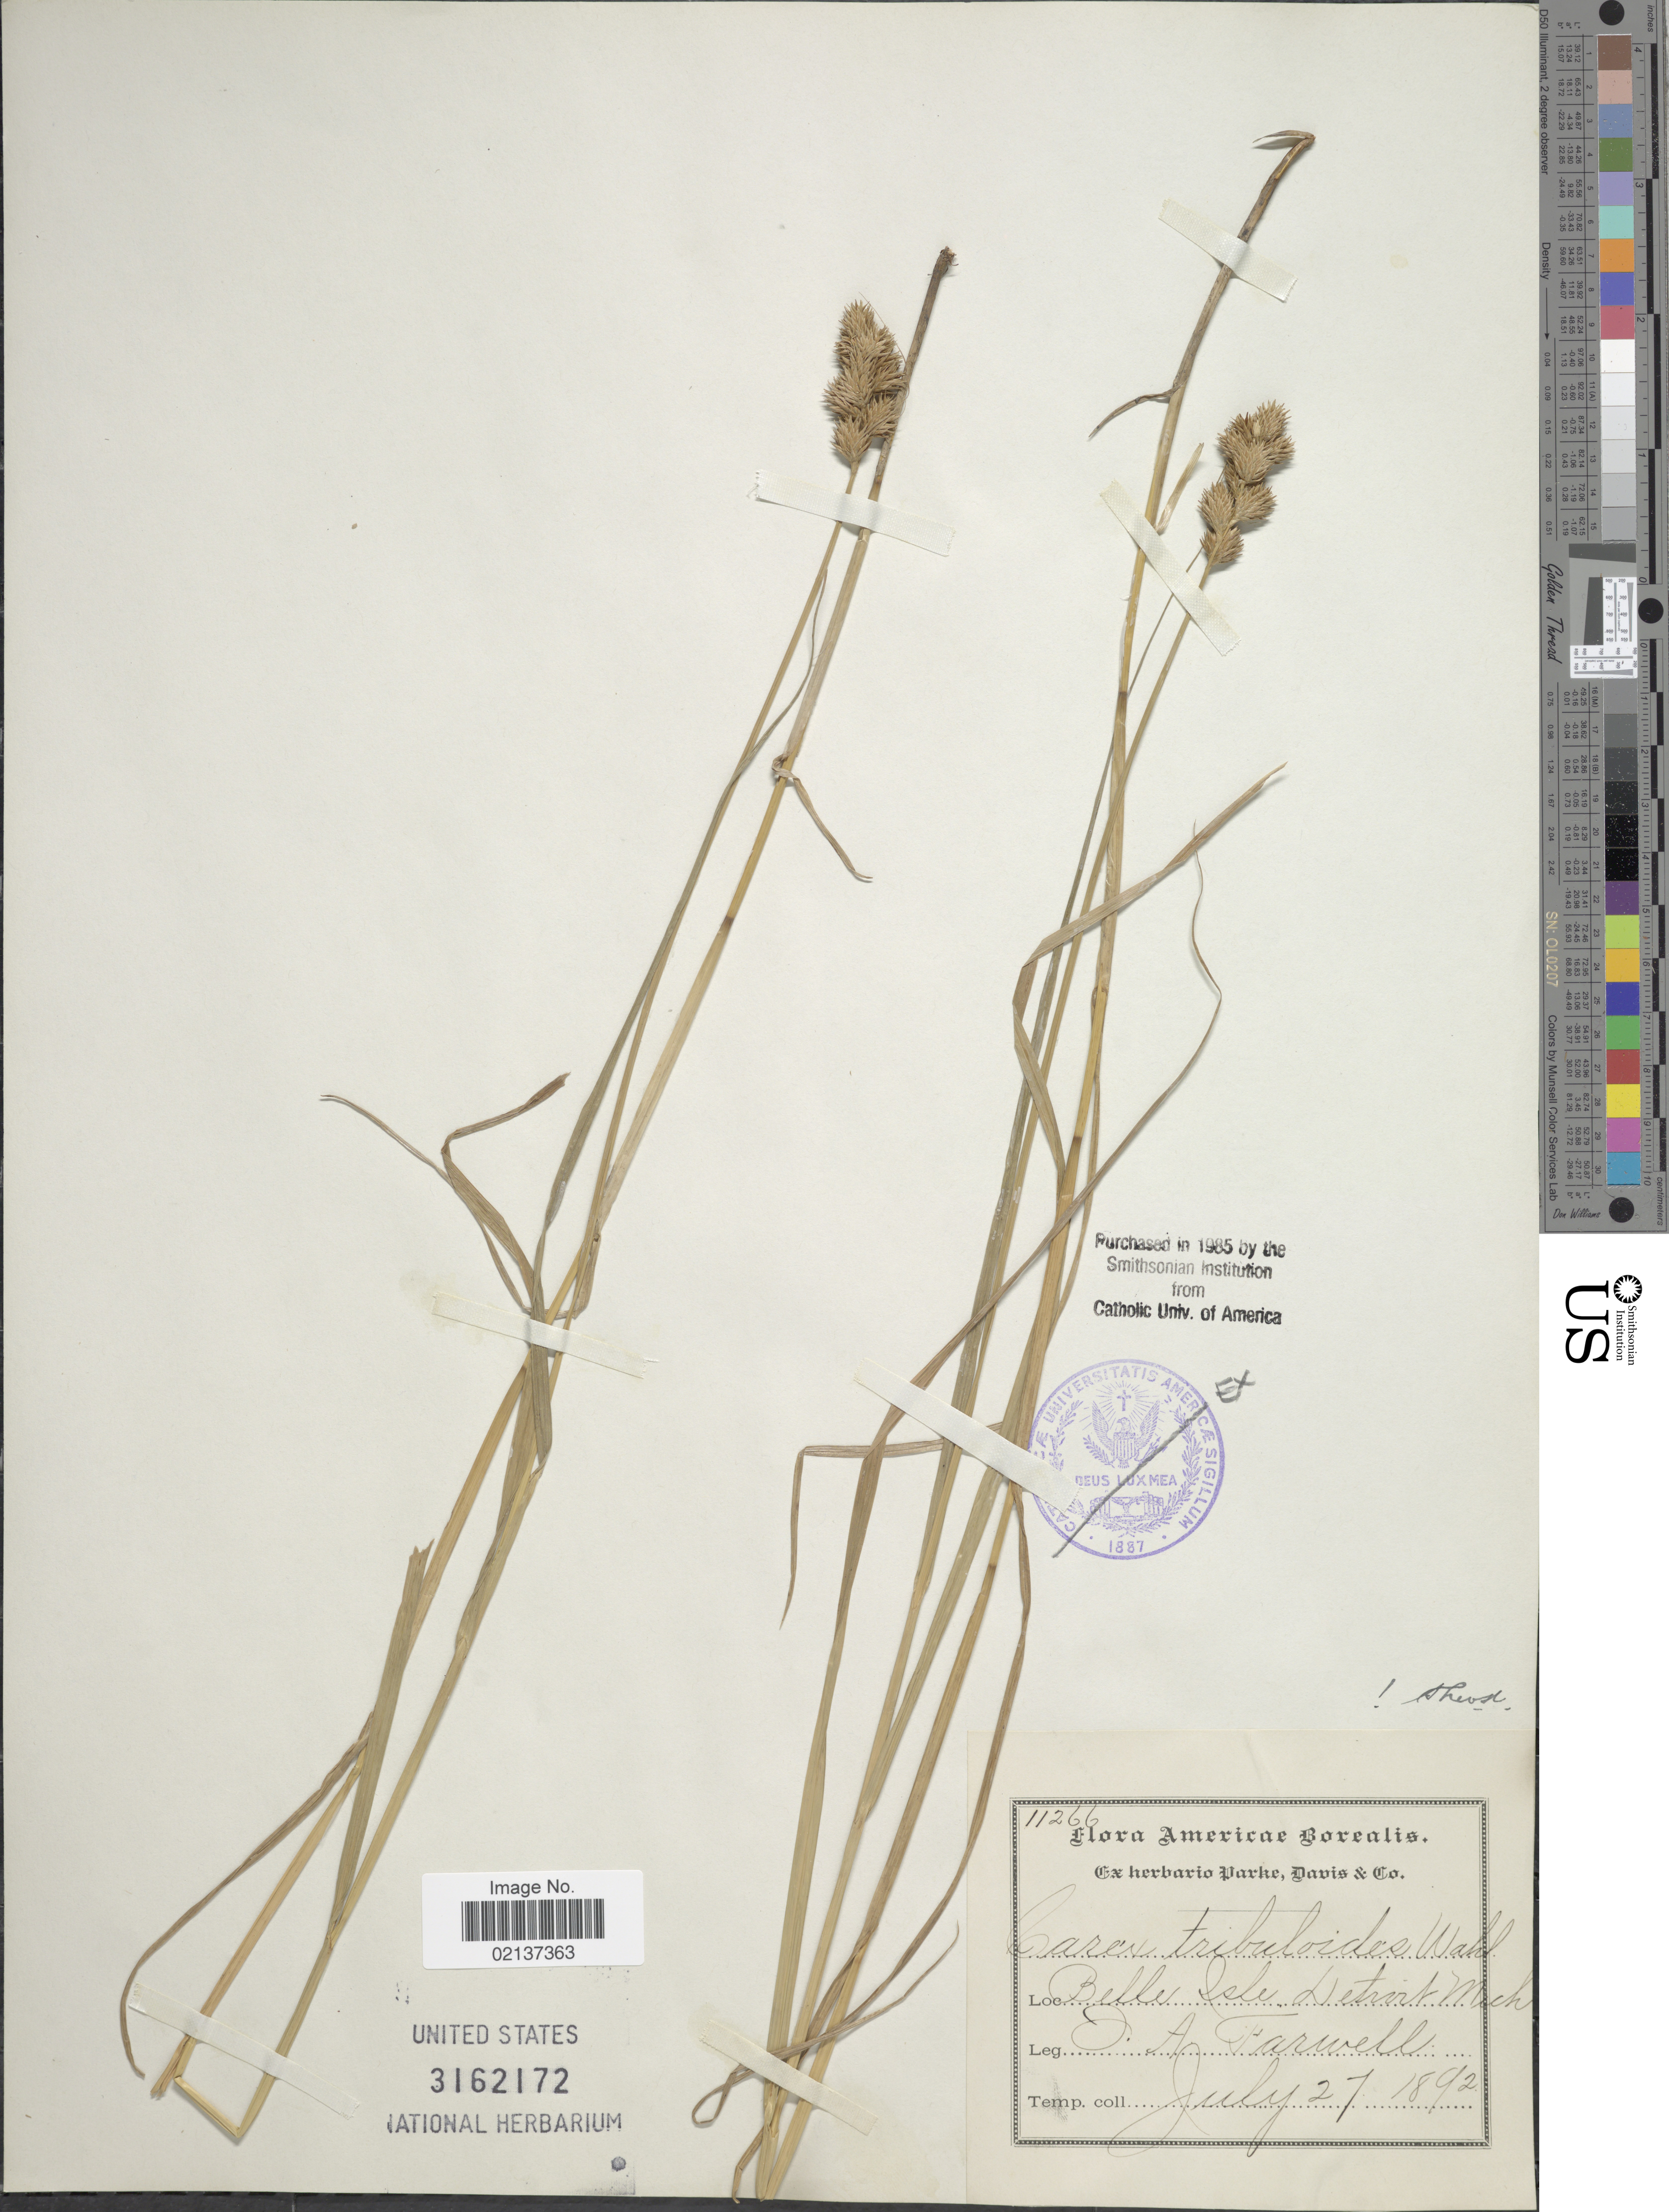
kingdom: Plantae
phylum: Tracheophyta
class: Liliopsida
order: Poales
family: Cyperaceae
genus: Carex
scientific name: Carex tribuloides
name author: Wahlenb.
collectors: O. Farwell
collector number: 11266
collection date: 1892-07-27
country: United States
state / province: Michigan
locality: Belle Isle Detroit, Mich.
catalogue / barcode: US 3162172